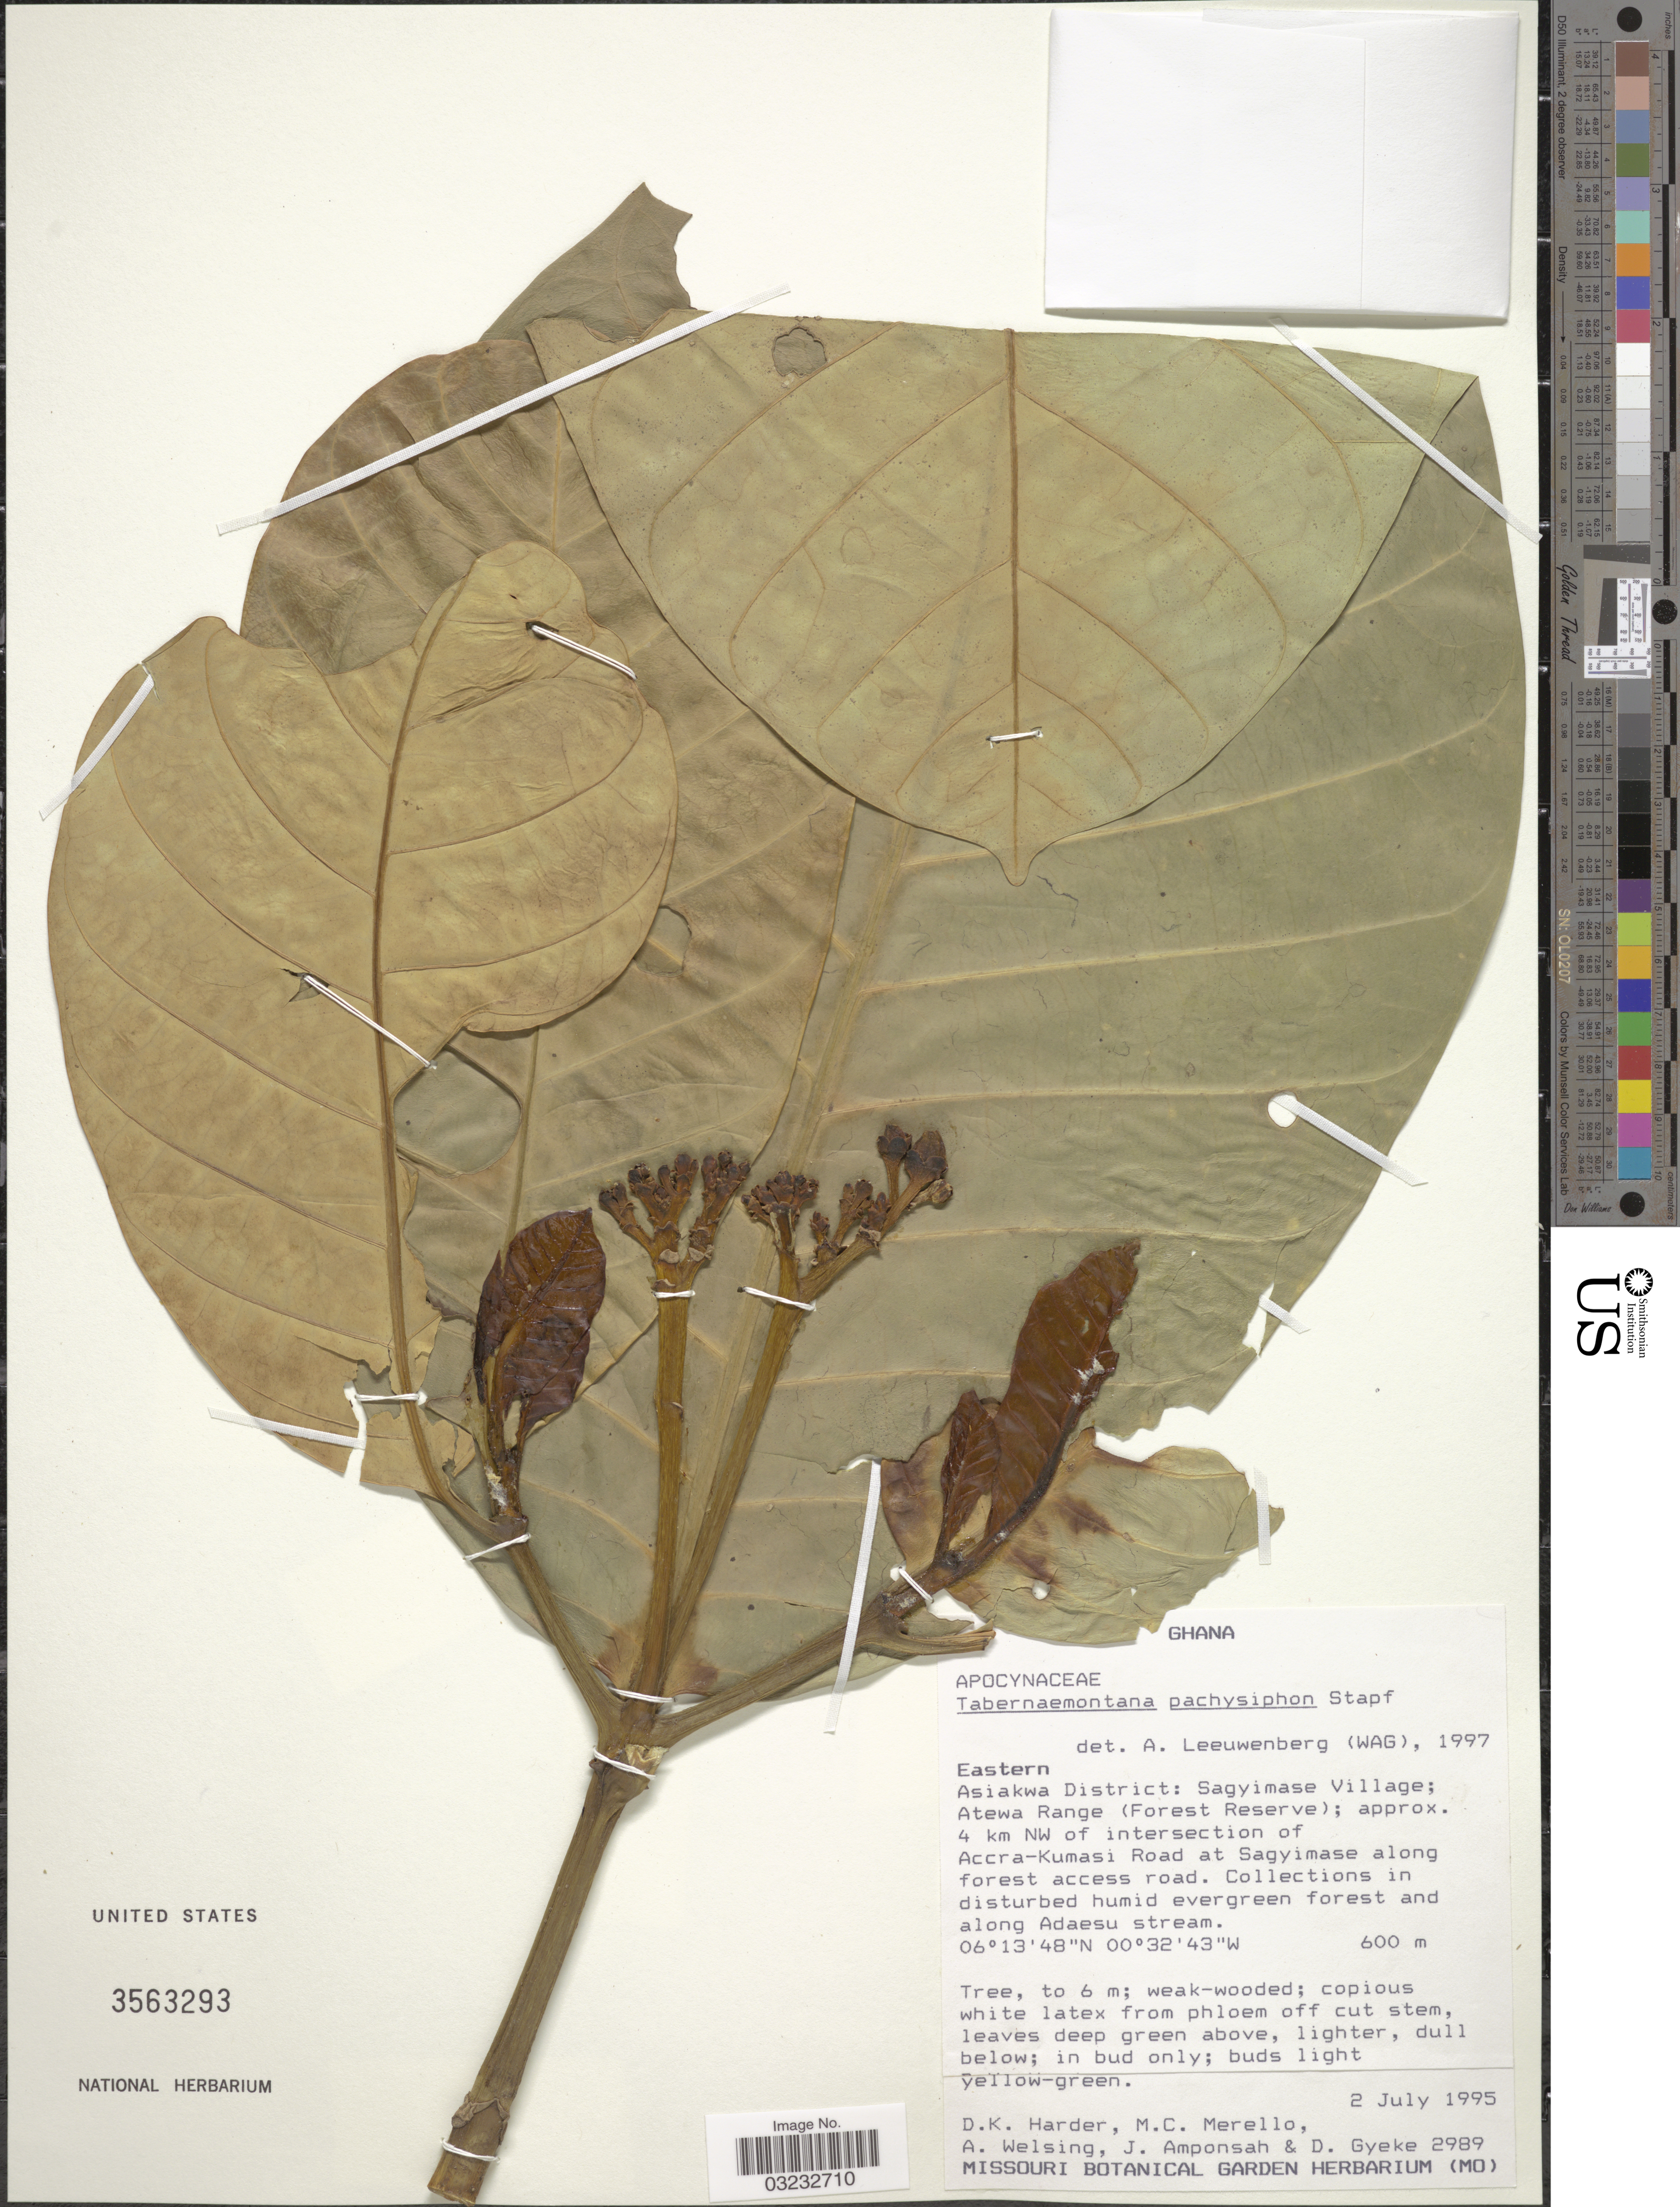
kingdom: Plantae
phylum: Tracheophyta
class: Magnoliopsida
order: Gentianales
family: Apocynaceae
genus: Tabernaemontana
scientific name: Tabernaemontana pachysiphon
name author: Stapf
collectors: D. Harder, M. Merello, A. Welsing, J. Amponsah & D. Gyeke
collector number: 2989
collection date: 1995-07-02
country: Ghana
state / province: Eastern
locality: Asiakwa District: Sagyimase Village; Atewa Range (Forest Reserve); approx. 4 km NW of intersection of Accra-Kumasi Road at Sagyimase along forest access road. Collections in dusturbed humid evergreen forest and along Adaesu stream.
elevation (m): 600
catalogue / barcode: US 3563293